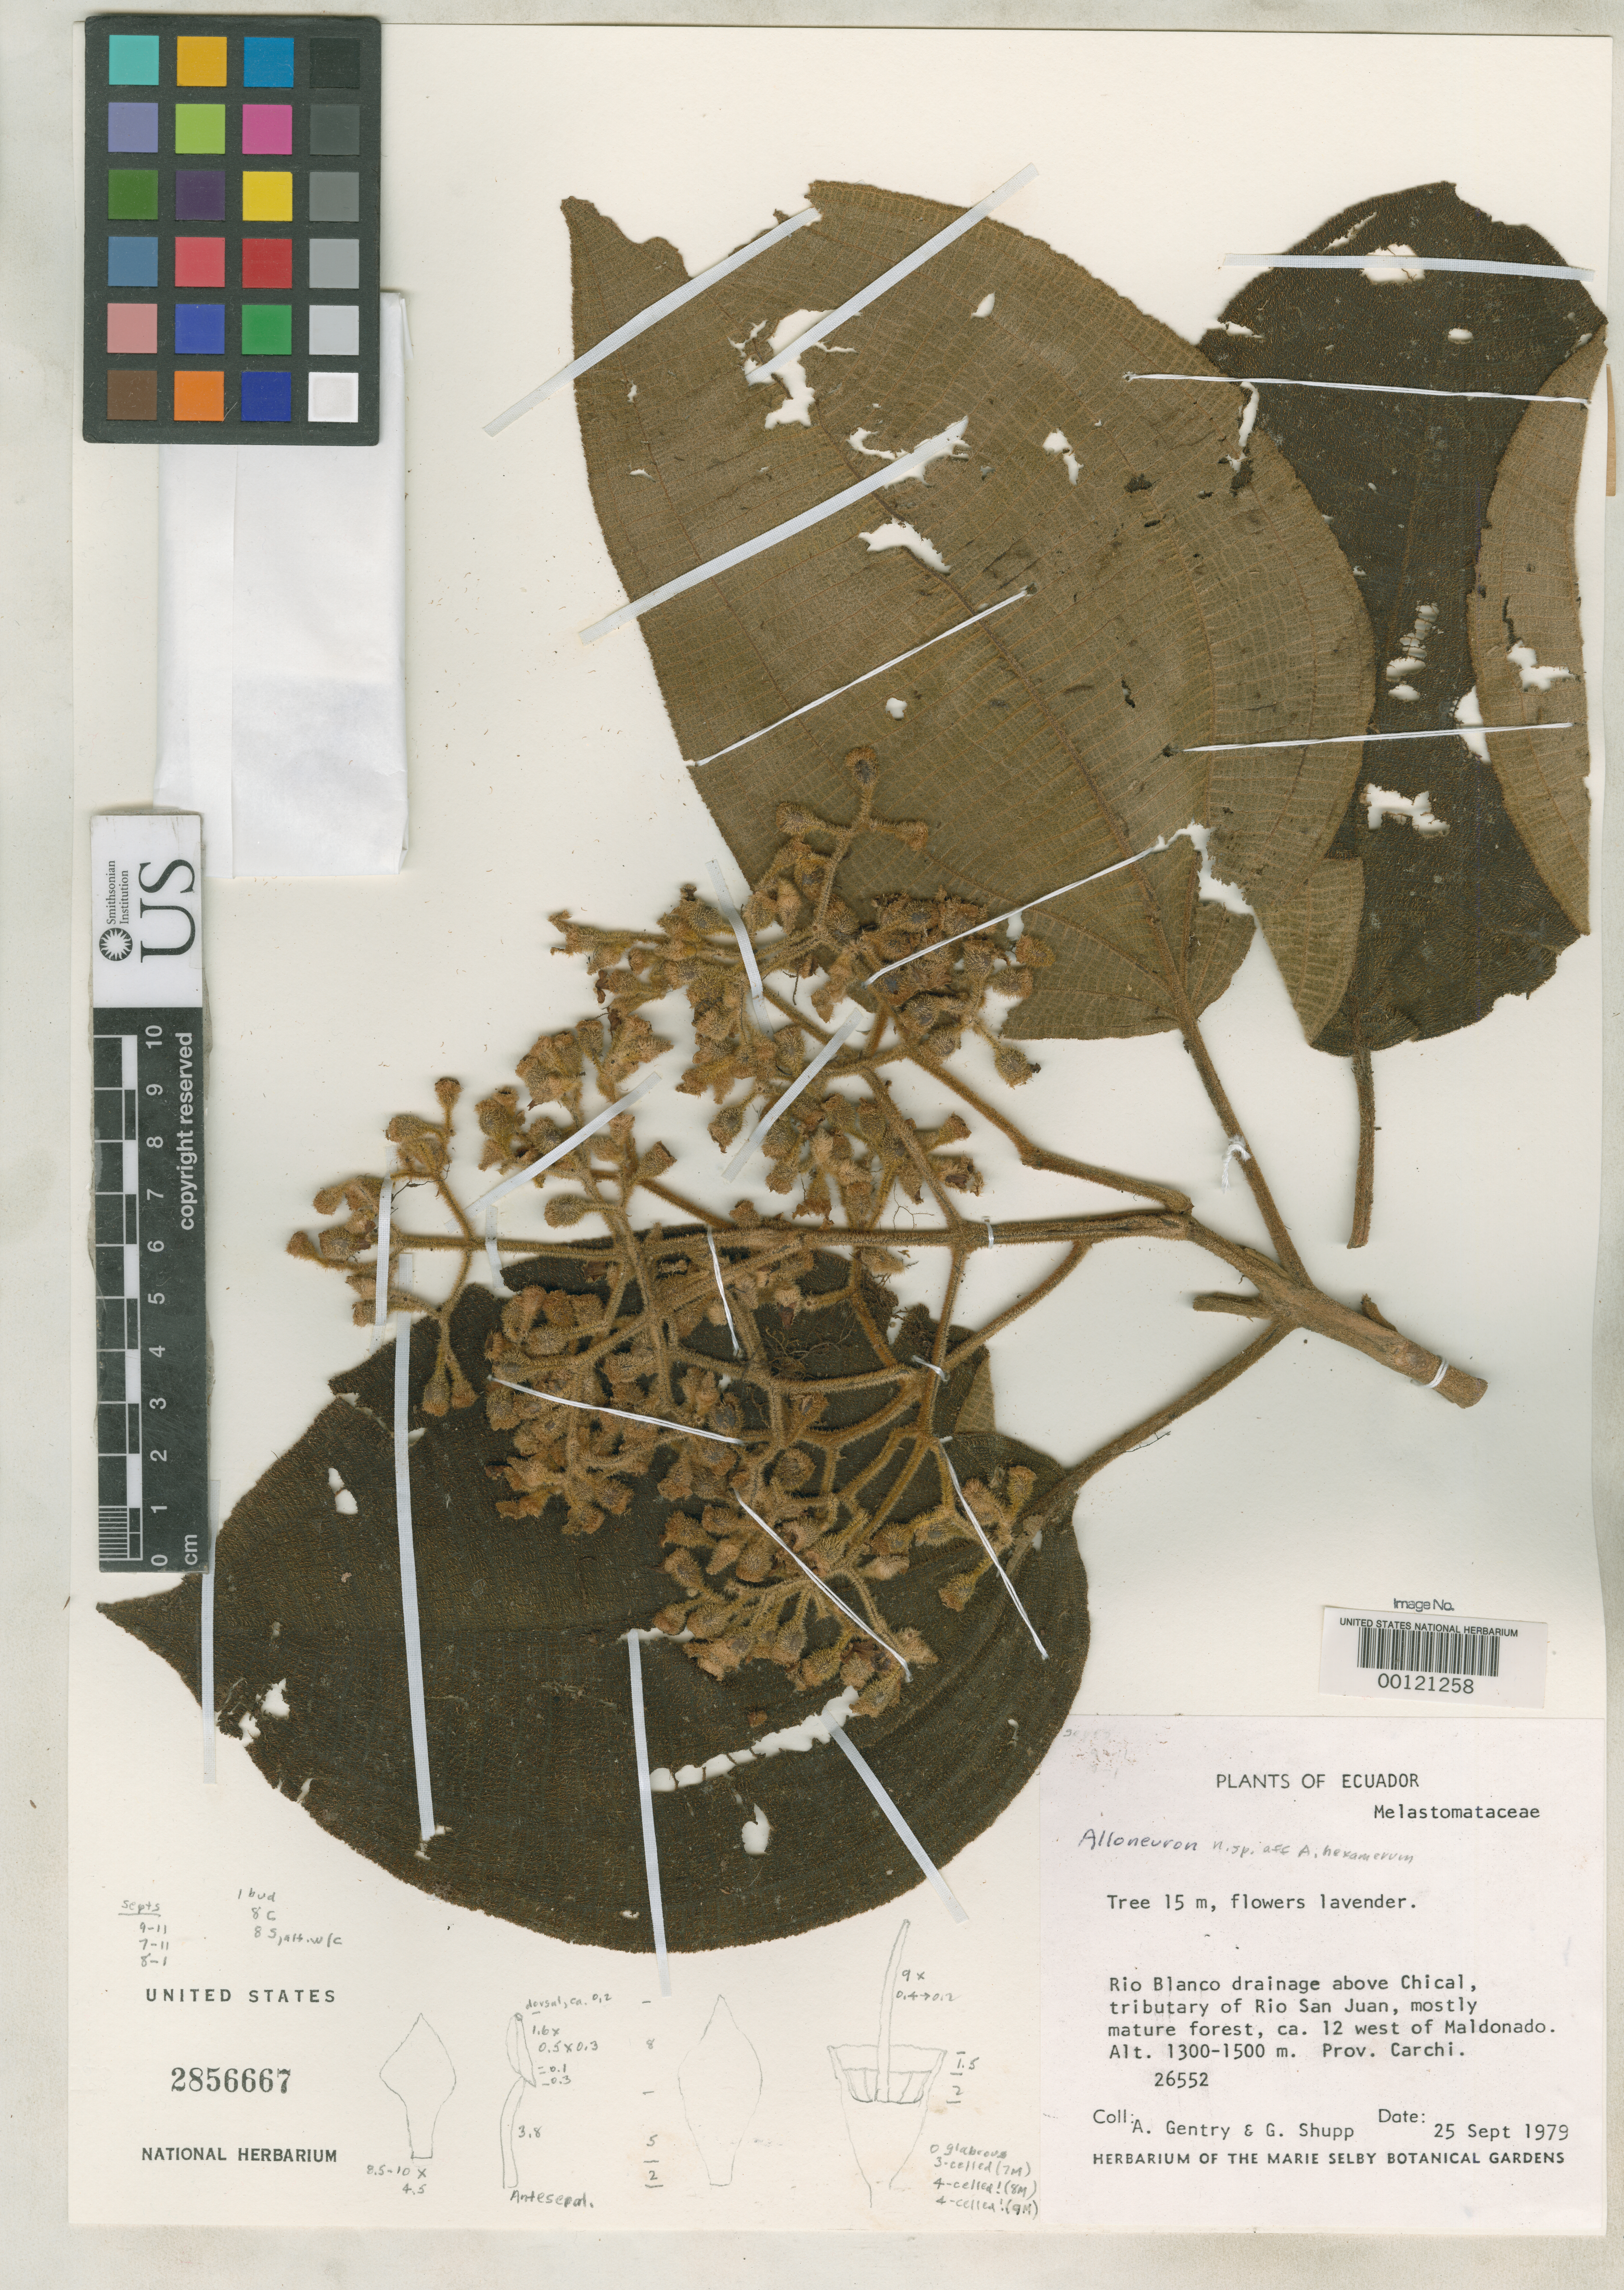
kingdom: Plantae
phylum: Tracheophyta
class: Magnoliopsida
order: Myrtales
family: Melastomataceae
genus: Alloneuron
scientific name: Alloneuron ecuadorense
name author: Wurdack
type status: Holotype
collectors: A. H. Gentry & G. Shupp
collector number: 26552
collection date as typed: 25 Sep 1979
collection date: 1979-09-25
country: Ecuador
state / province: Carchi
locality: Rio Blanco drainage above Chical.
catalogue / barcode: US 2856667